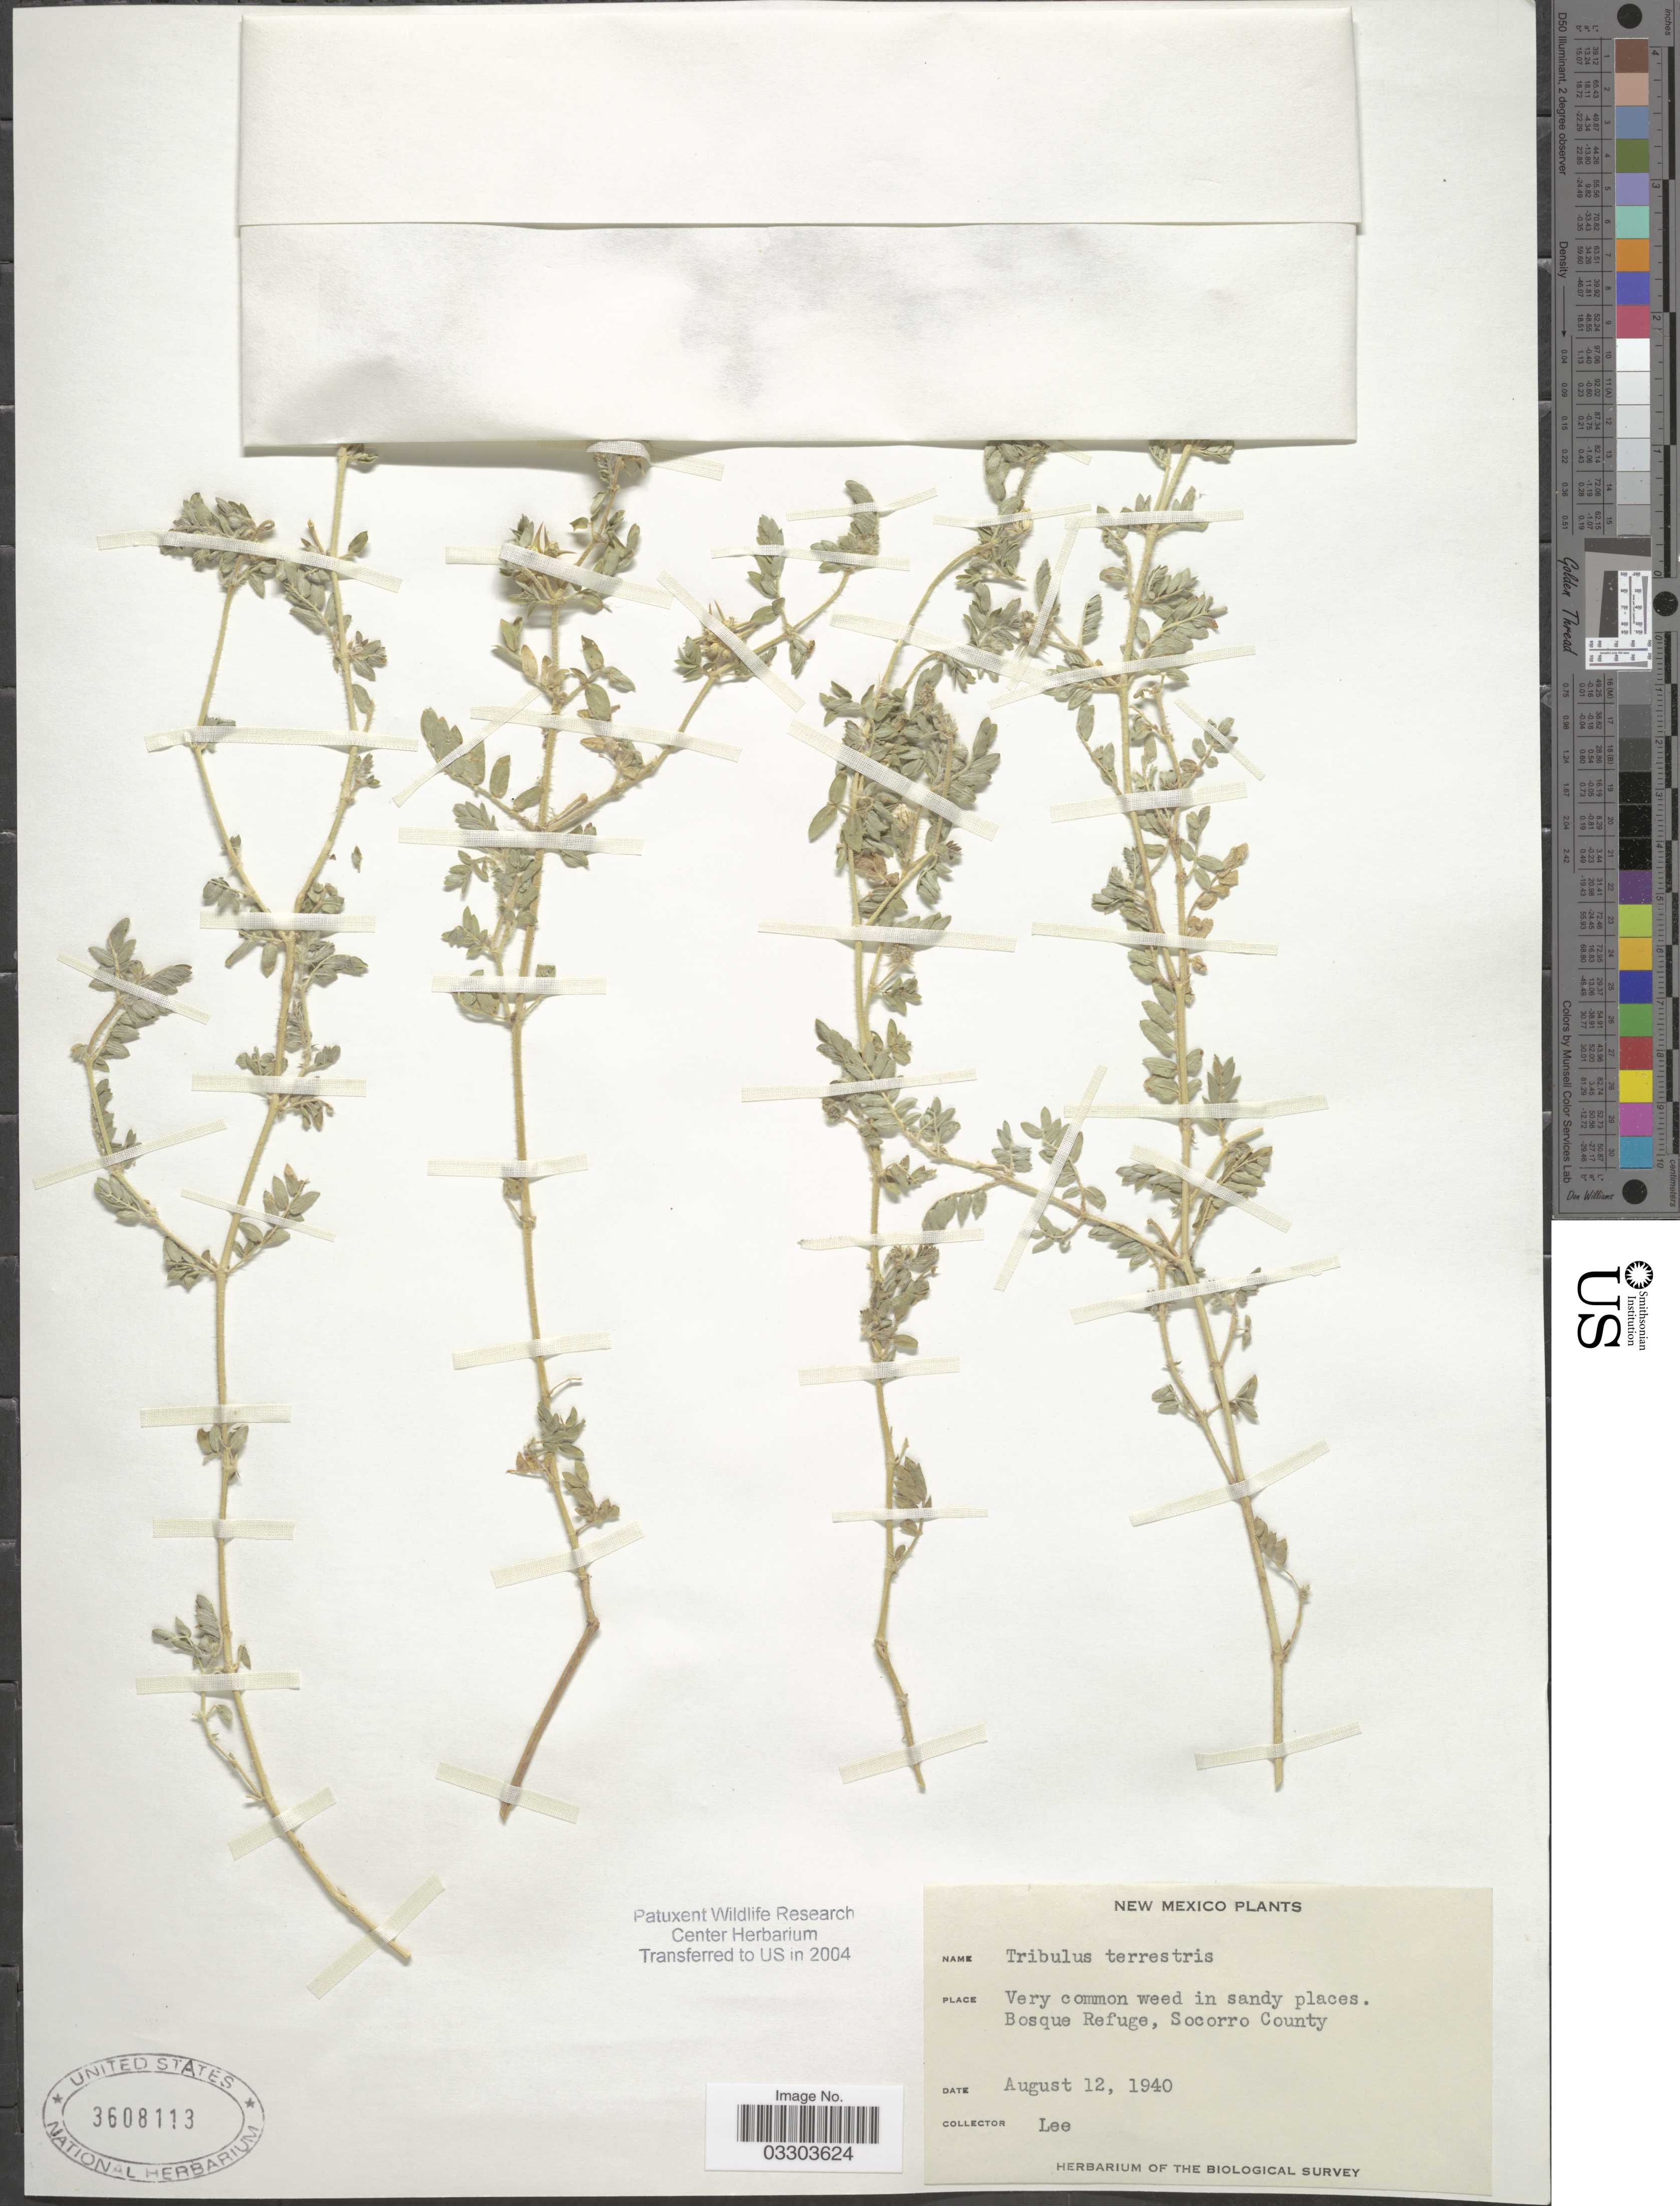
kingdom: Plantae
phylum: Tracheophyta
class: Magnoliopsida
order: Zygophyllales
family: Zygophyllaceae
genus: Tribulus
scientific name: Tribulus terrestris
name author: L.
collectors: -. Lee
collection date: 1940-08-12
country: United States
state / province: New Mexico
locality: Bosque Refuge, Socorro County.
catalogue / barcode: US 3608113